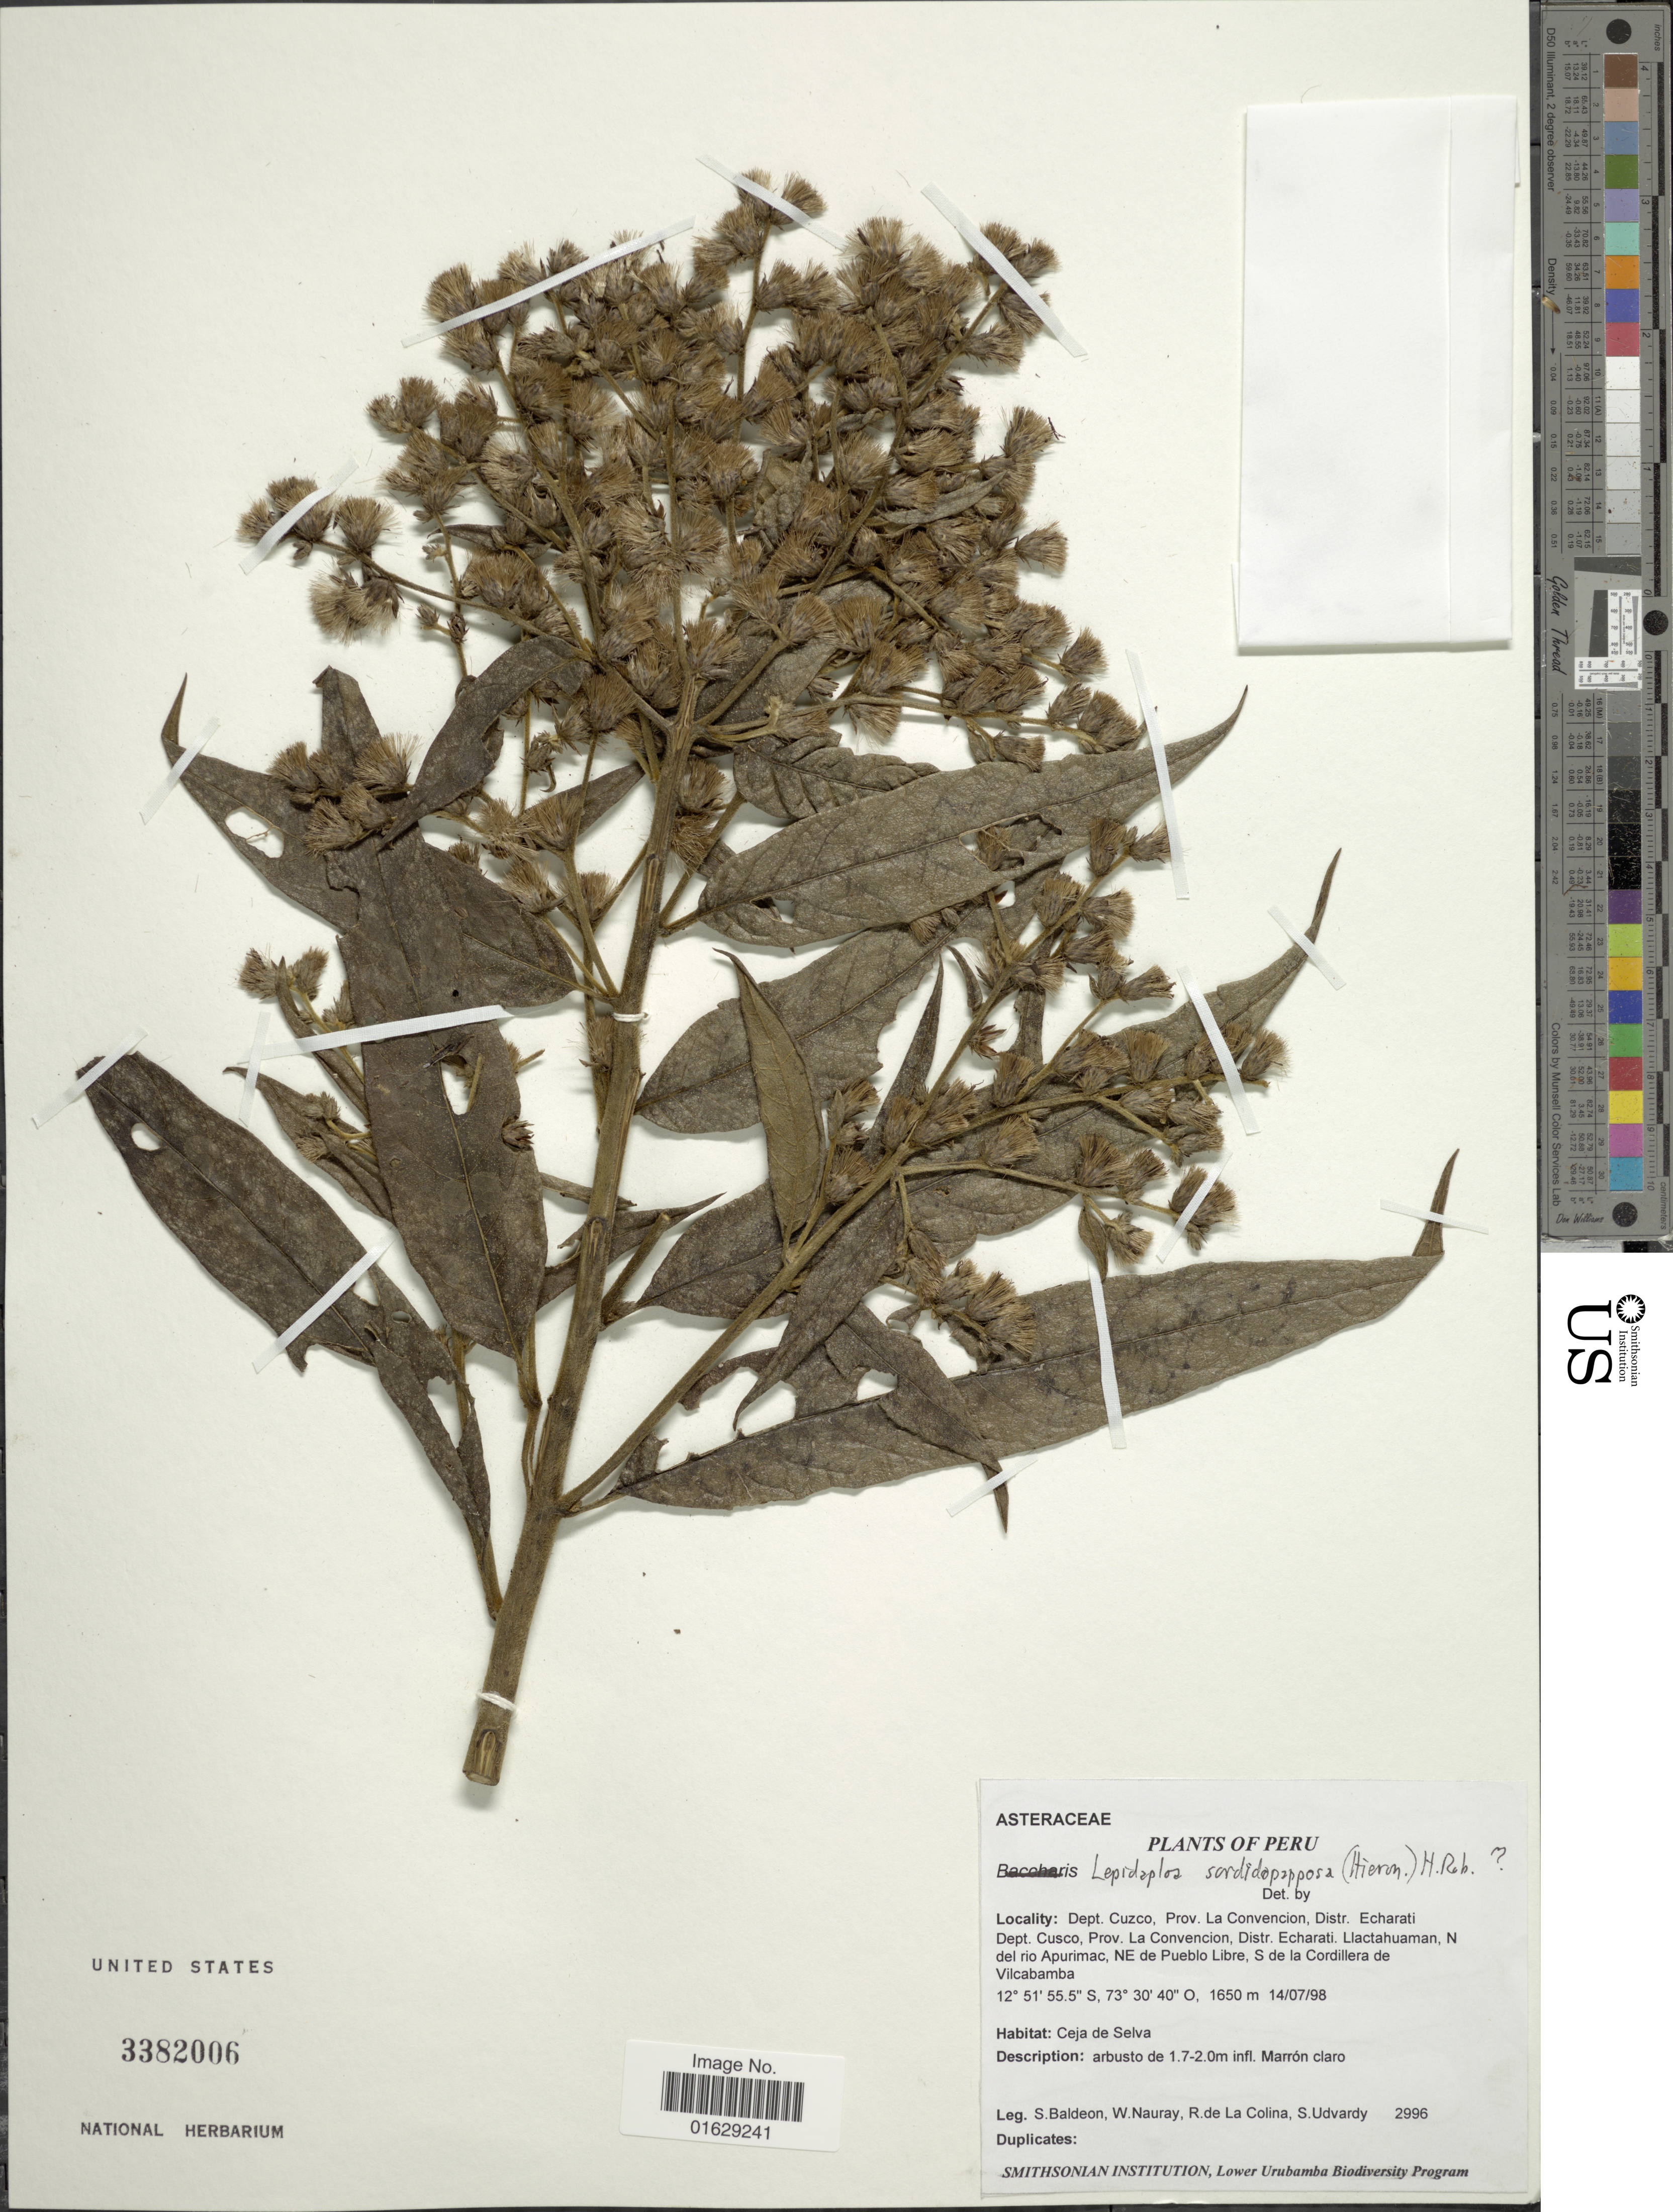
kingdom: Plantae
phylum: Tracheophyta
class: Magnoliopsida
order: Asterales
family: Asteraceae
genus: Lepidaploa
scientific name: Lepidaploa sordidopapposa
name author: (Hieron.) H. Rob.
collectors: S. Baldeon, W. Nauray, R. de La Colina & S. Udvardy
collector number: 2996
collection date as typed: Transcribed d/m/y: 14/7/98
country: Peru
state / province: Cusco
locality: Dept. Cuzco. Prov. La Convencion, Distr. Echarati, Llactahuaman, N del rio Apurimac, NE de Pueblo Libre, S de la Cordillera de Vilcabamba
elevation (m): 1650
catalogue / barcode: US 3382006